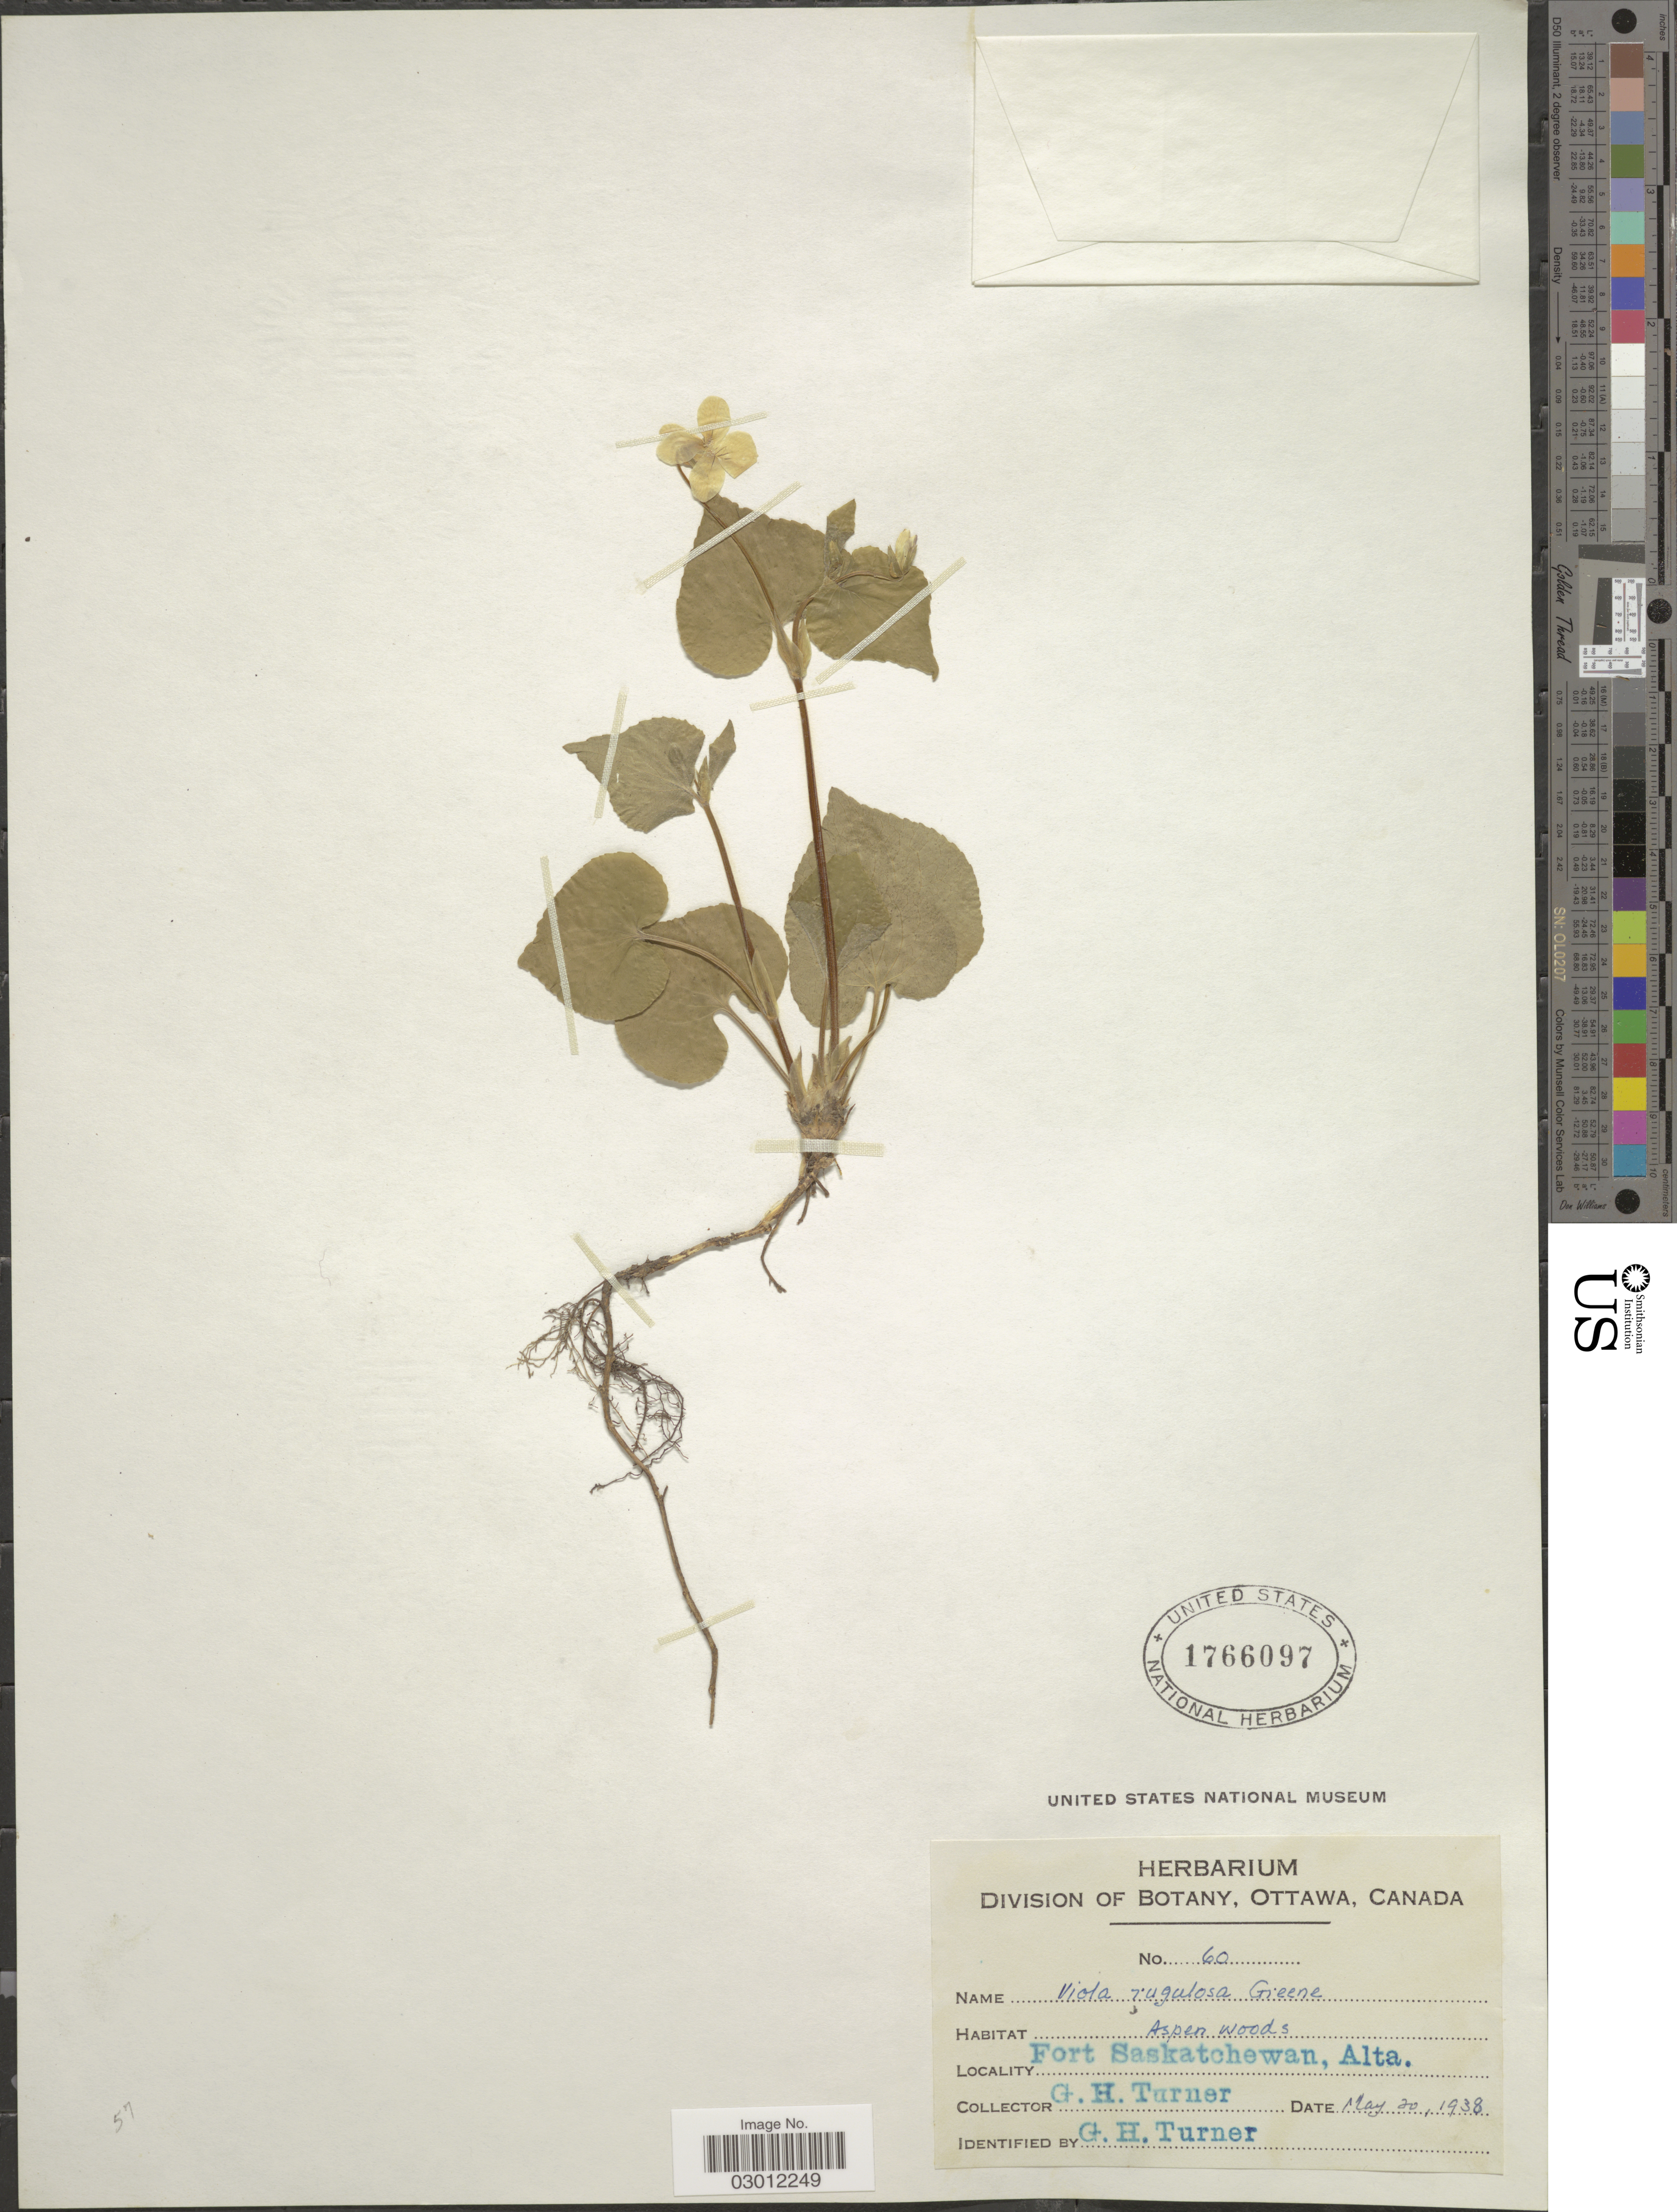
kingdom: Plantae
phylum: Tracheophyta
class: Magnoliopsida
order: Malpighiales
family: Violaceae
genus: Viola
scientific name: Viola canadensis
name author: L.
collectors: G. H. Turner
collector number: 60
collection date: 1938-05-20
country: Canada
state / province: Alberta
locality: Fort Saskatchewan, Alta.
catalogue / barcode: US 1766097